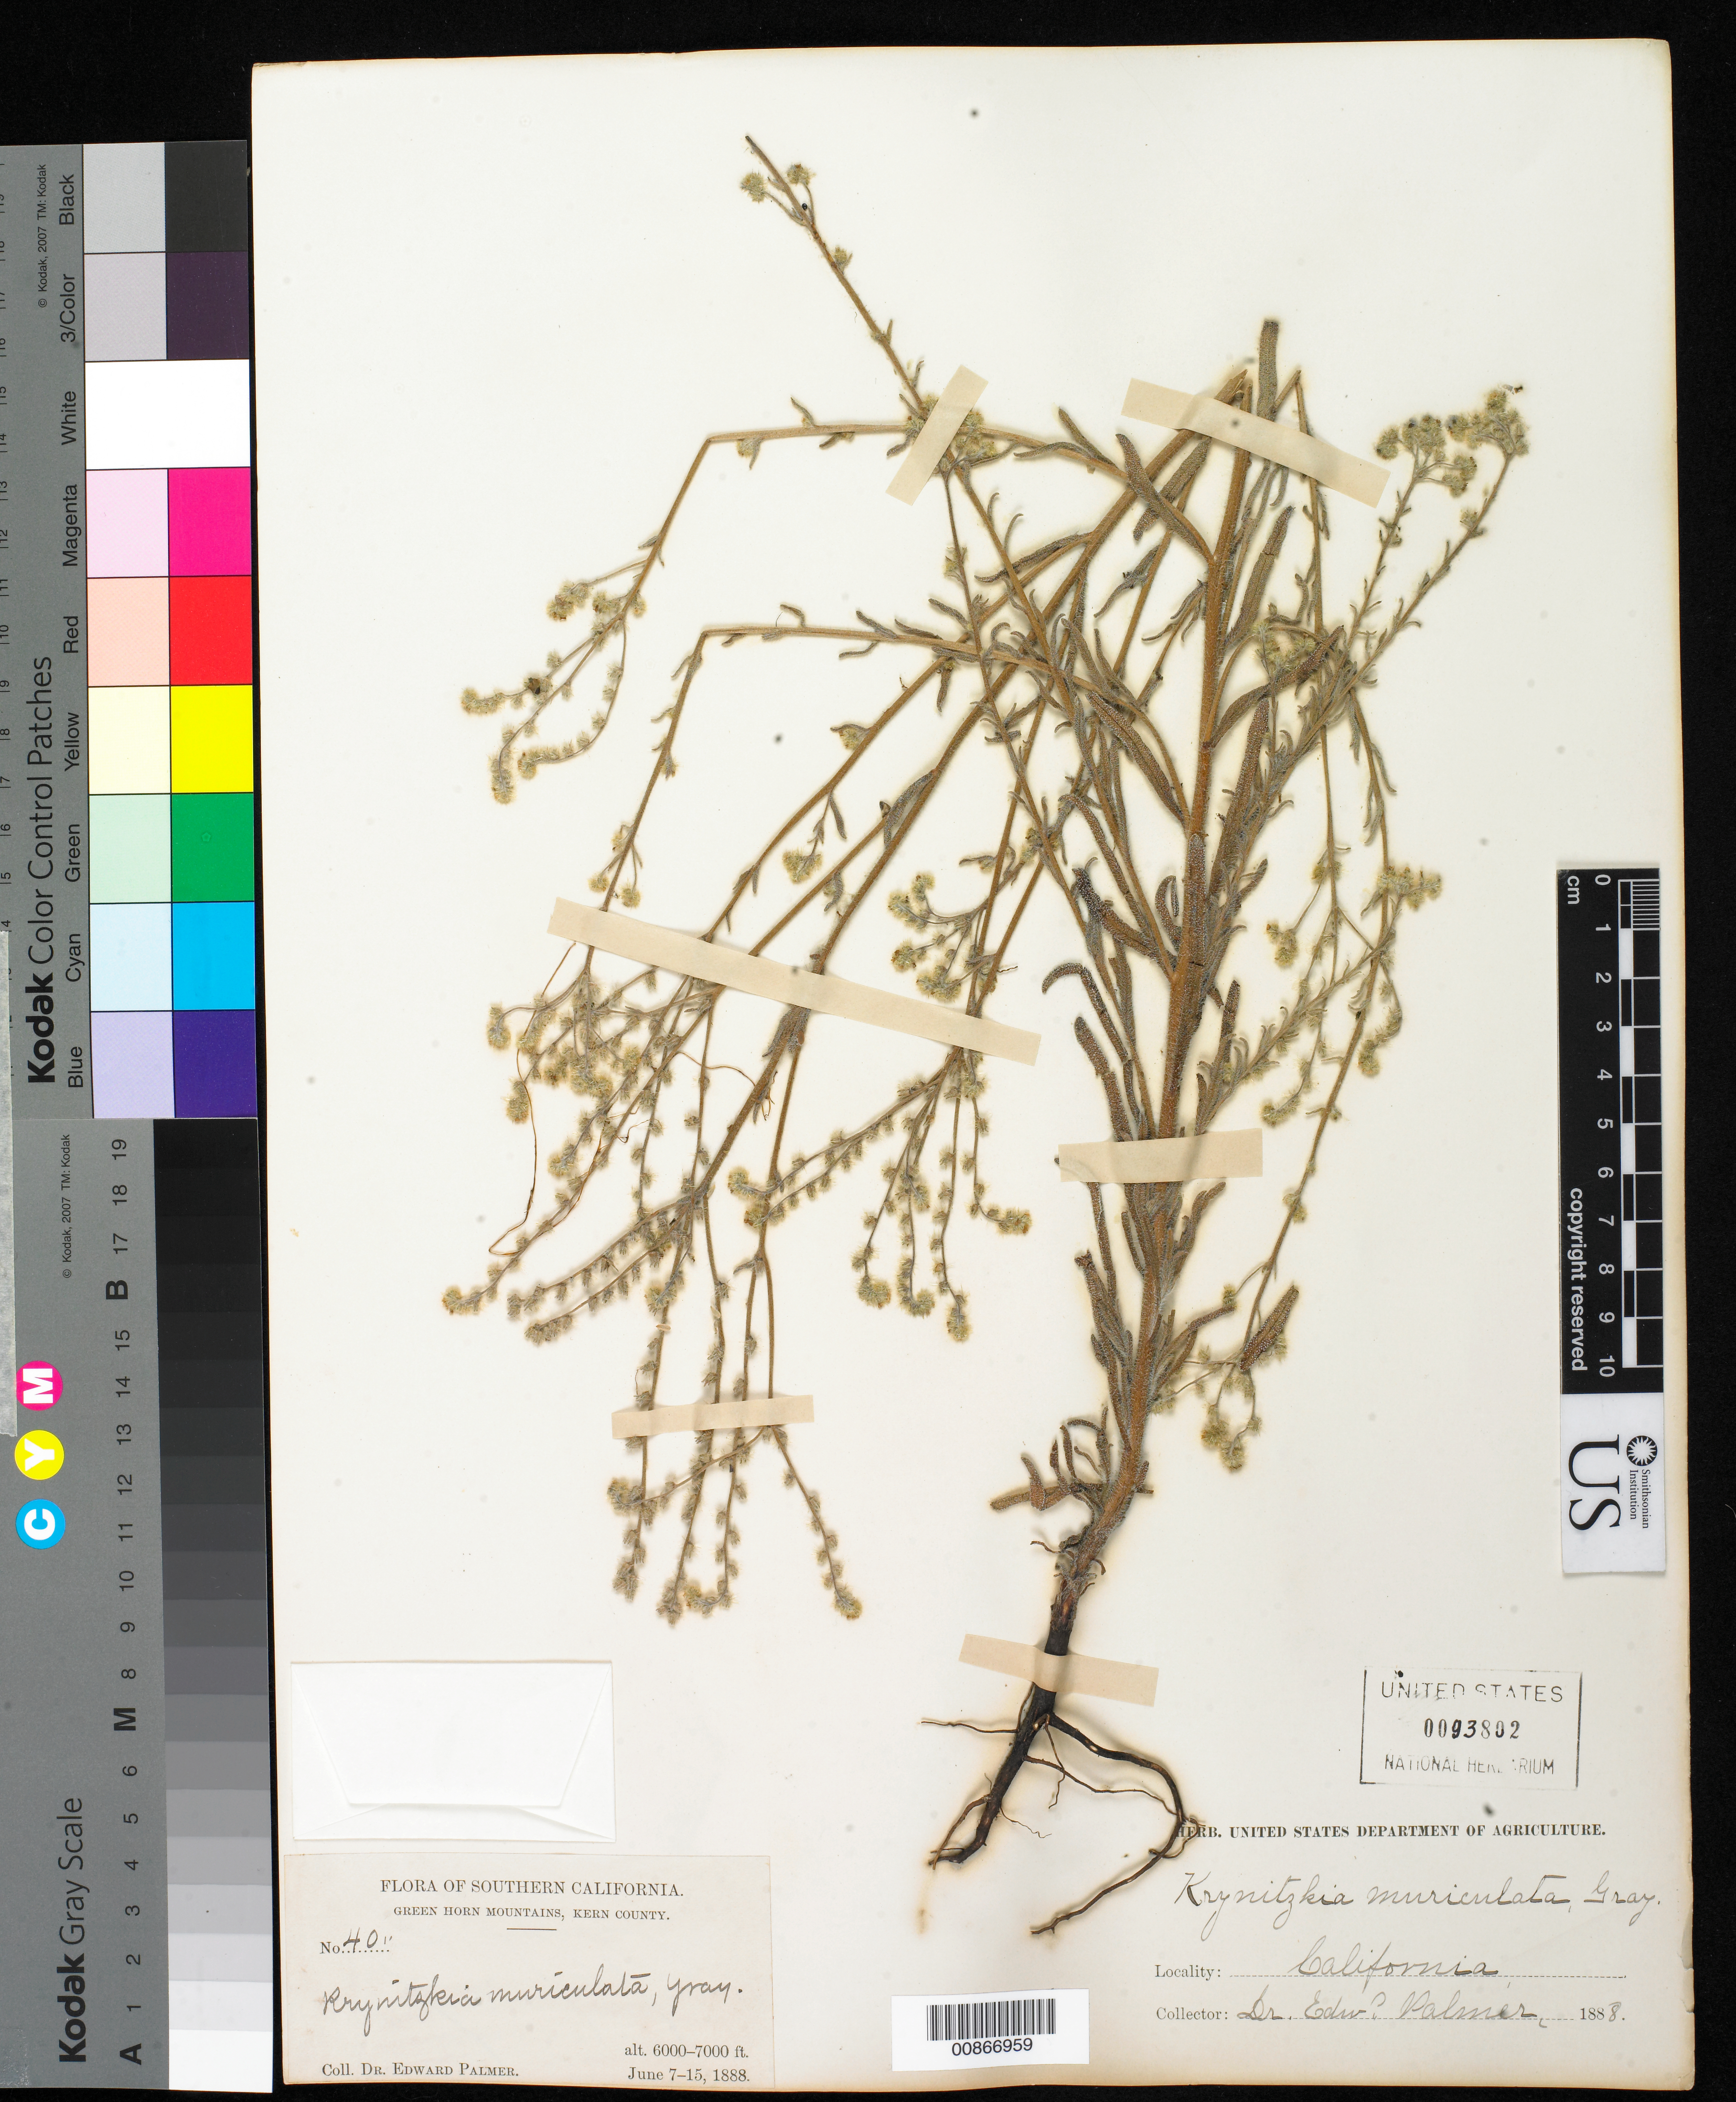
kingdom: Plantae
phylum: Tracheophyta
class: Magnoliopsida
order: Boraginales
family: Boraginaceae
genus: Cryptantha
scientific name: Cryptantha muricata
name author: (Hook. & Arn.) A. Nelson & J.F. Macbr.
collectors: E. Palmer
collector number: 40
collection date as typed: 07 Jun 1888 to 15 Jun 1888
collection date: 1888-06-07/1888-06-15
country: United States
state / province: California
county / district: Kern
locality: Green Horn Mountains, Kern County, California.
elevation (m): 1829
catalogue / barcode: US 93802